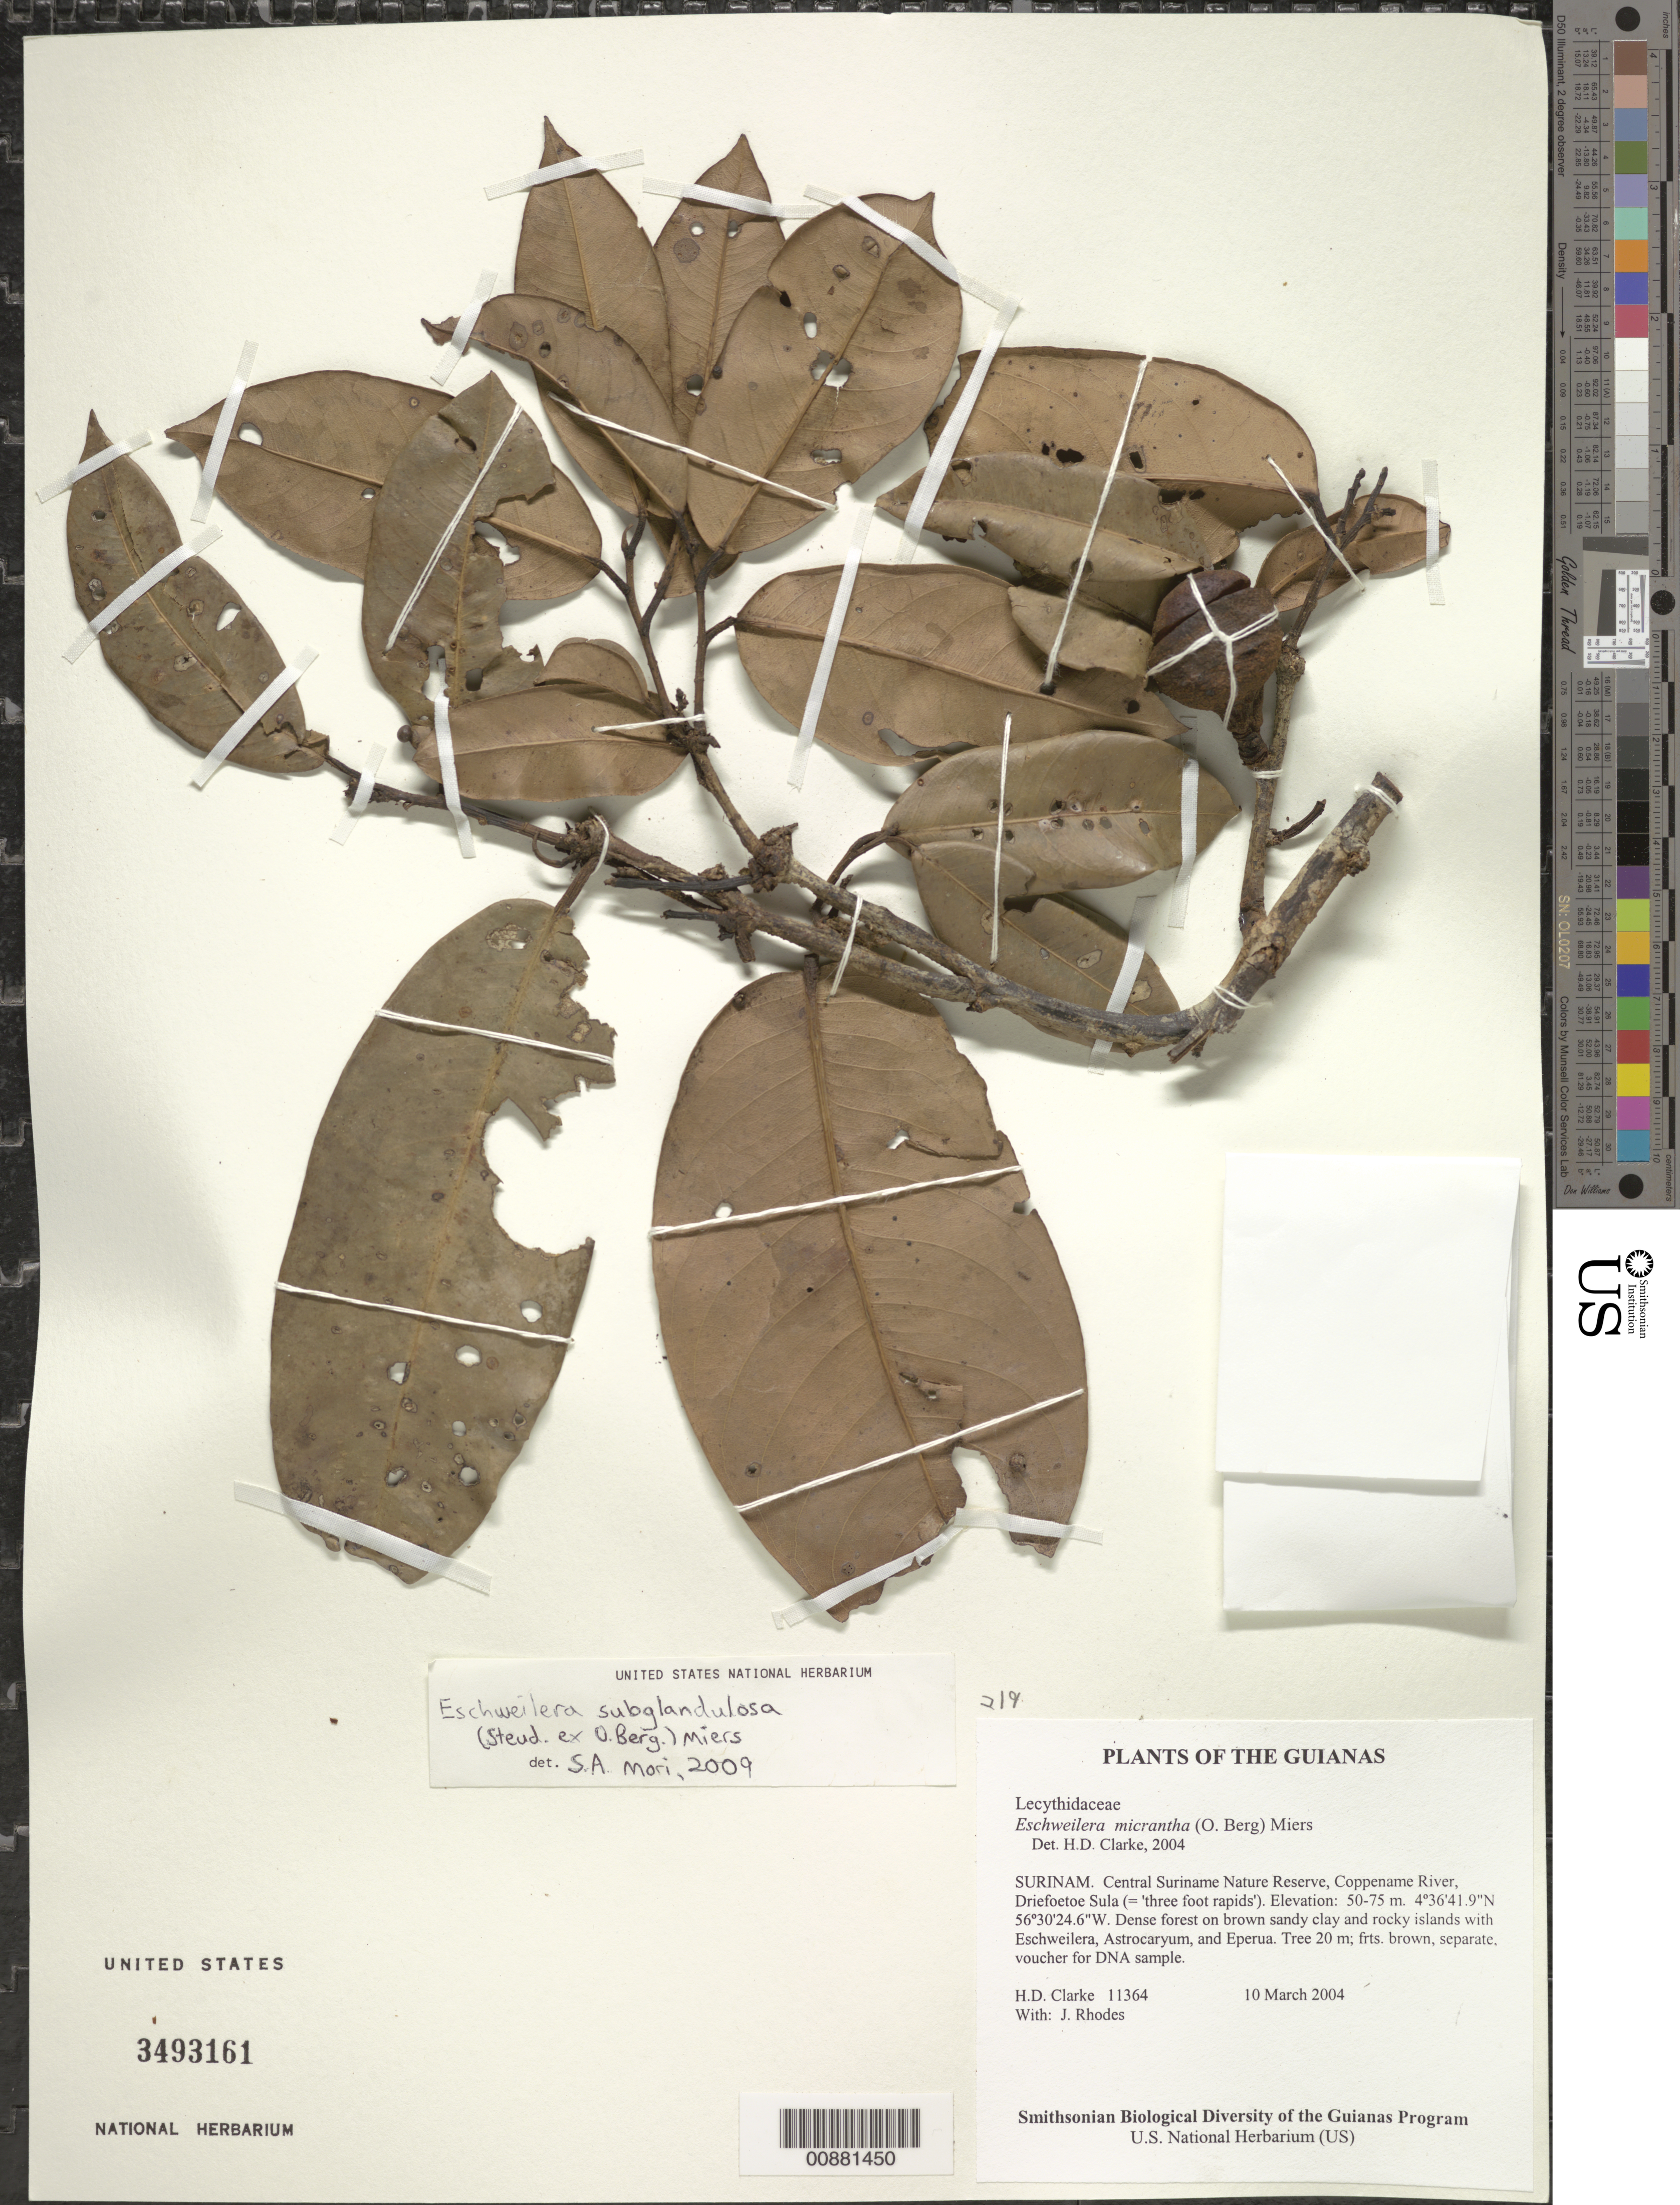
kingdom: Plantae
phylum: Tracheophyta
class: Magnoliopsida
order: Ericales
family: Lecythidaceae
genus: Eschweilera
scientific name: Eschweilera subglandulosa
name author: (Steud. ex Berg) Miers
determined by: Mori, Scott A.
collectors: H. D. Clarke & J. Rhodes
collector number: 11364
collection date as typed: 10 March 2004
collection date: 2004-03-10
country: Suriname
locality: Central Suriname Nature Reserve, Coppename River, Driefoetoe Sula (= 'three foot rapids')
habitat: Dense forest on brown sandy clay and rocky islands with Eschweilera, Astrocaryum, and Eperua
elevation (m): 50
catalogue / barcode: US 3493161